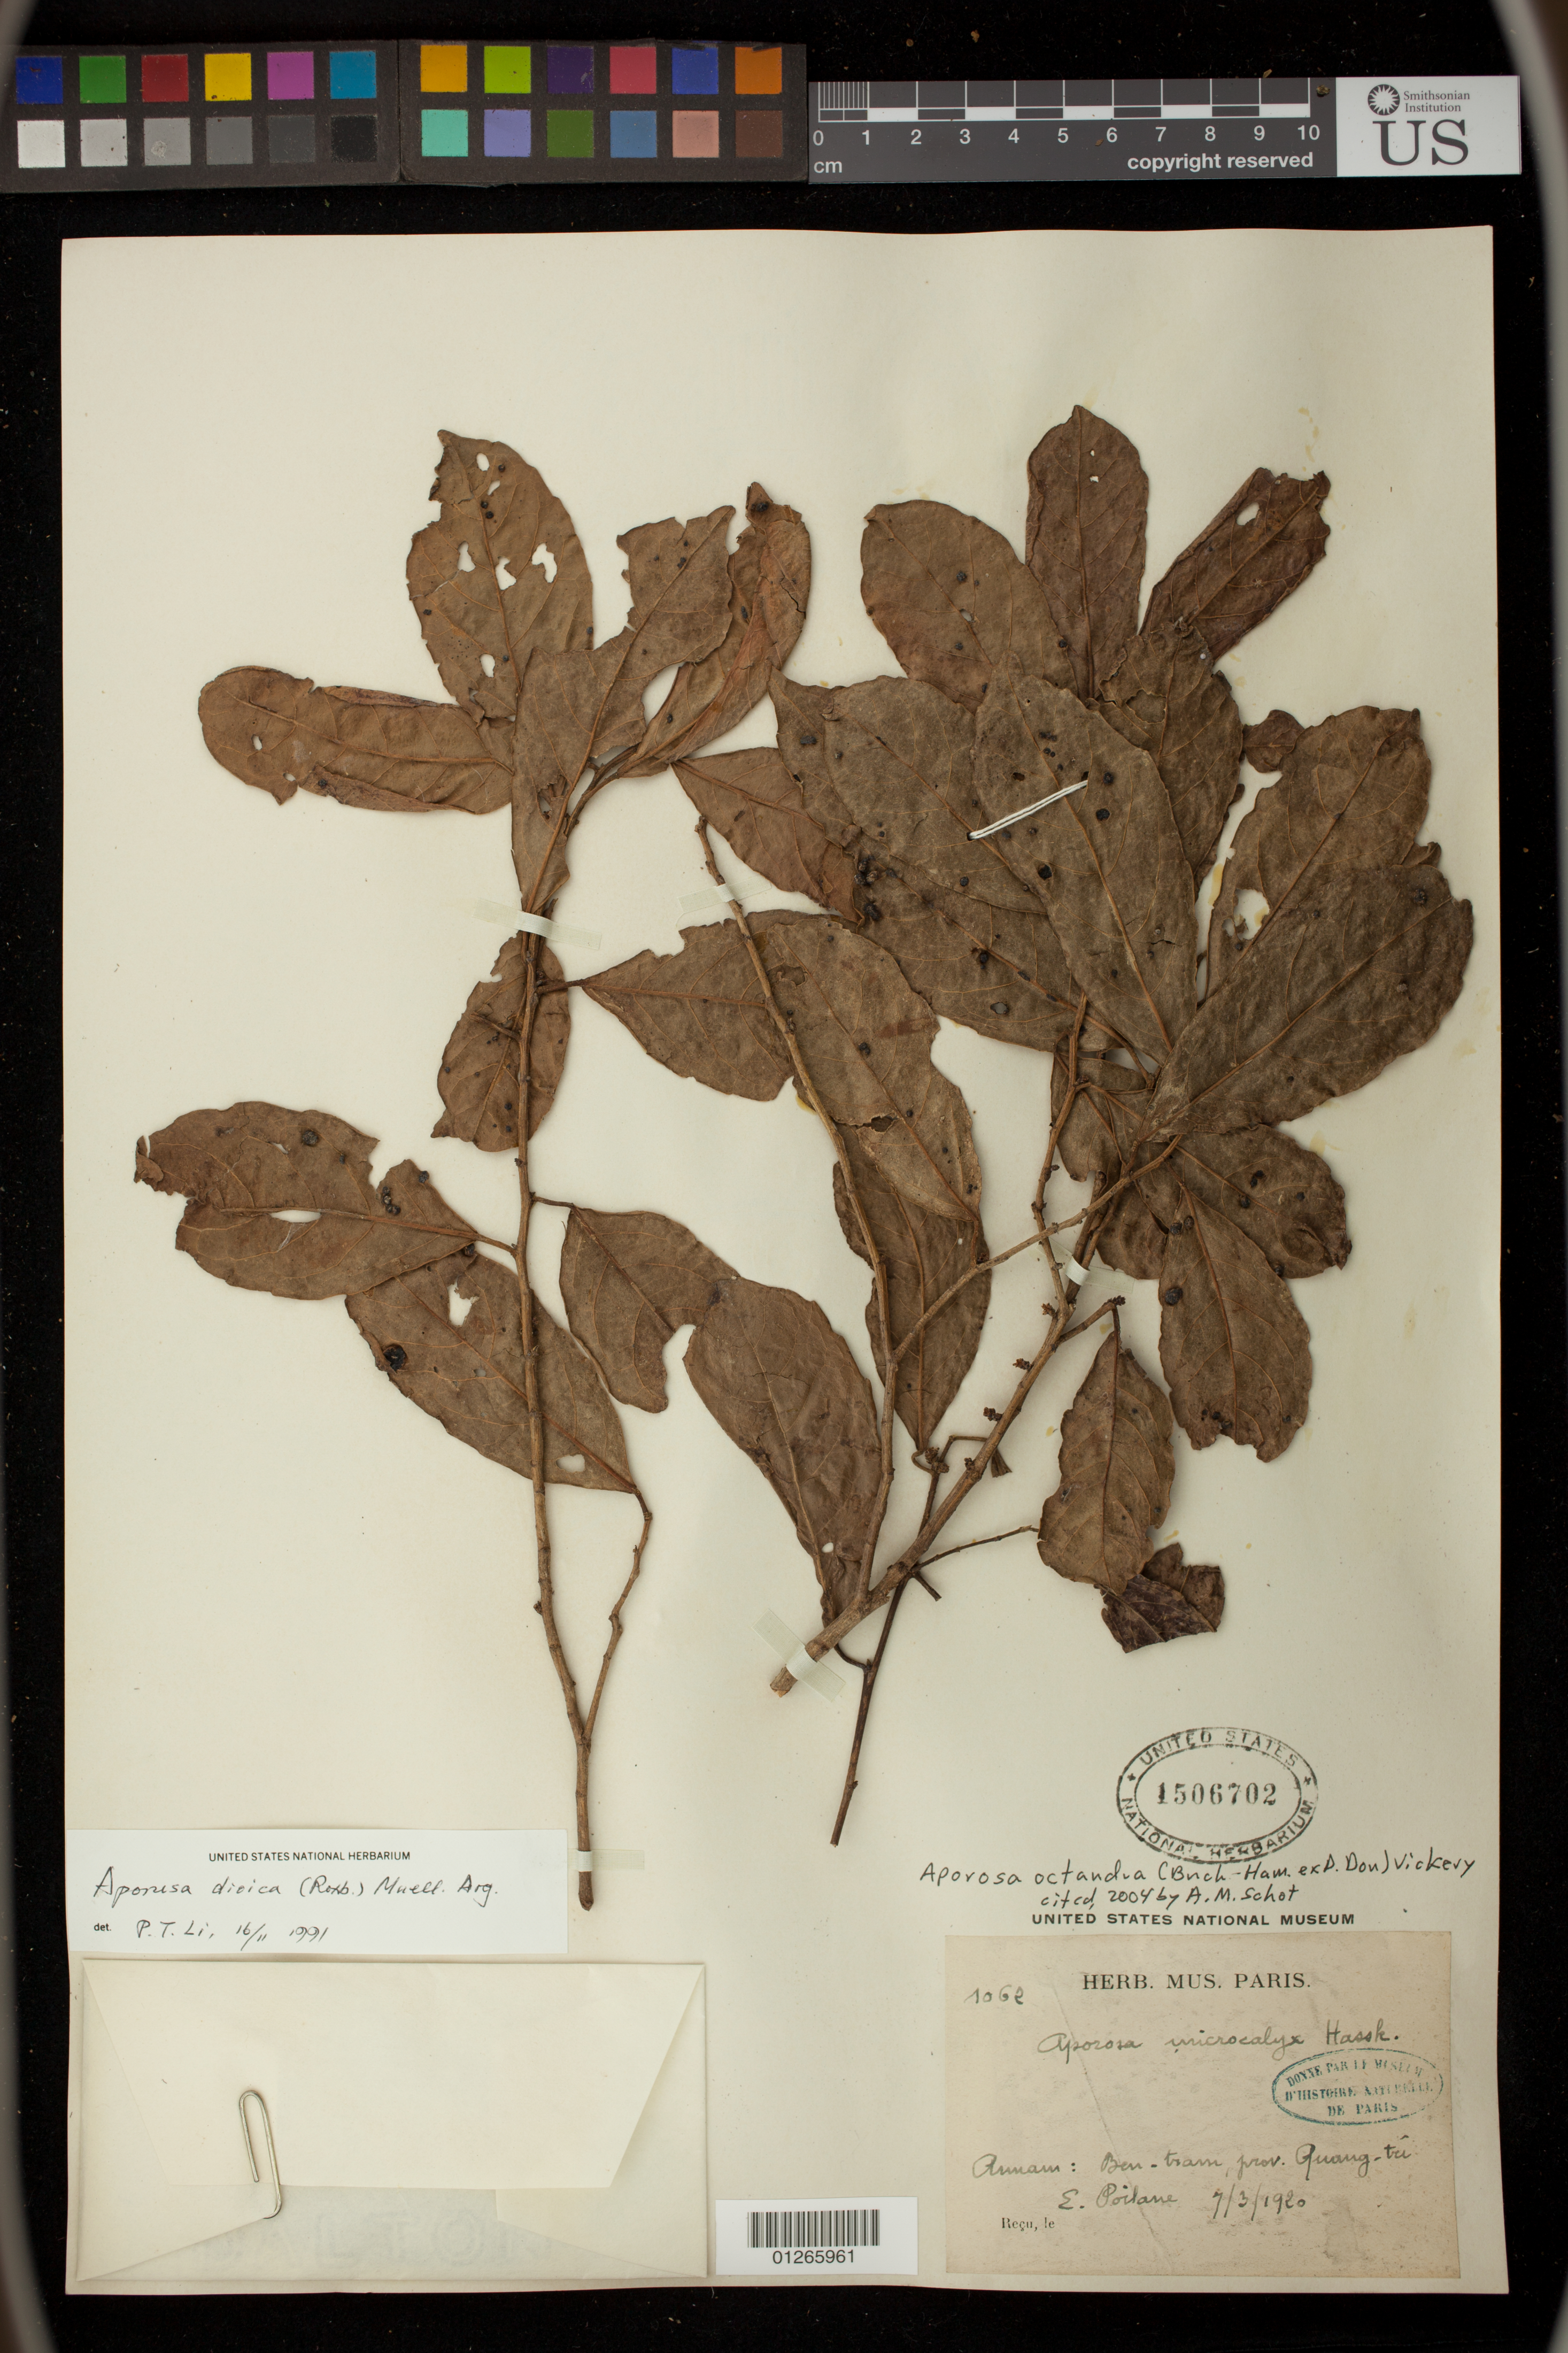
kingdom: Plantae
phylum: Tracheophyta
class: Magnoliopsida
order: Malpighiales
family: Phyllanthaceae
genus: Aporosa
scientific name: Aporosa octandra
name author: (Buch.-Ham. & D. Don) Vickery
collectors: E. Poilane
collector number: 1062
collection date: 1920-03-07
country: Vietnam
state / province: Guang-tu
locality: Annam: Ben-tram, Prov. Guang-tu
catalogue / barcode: US 1506702